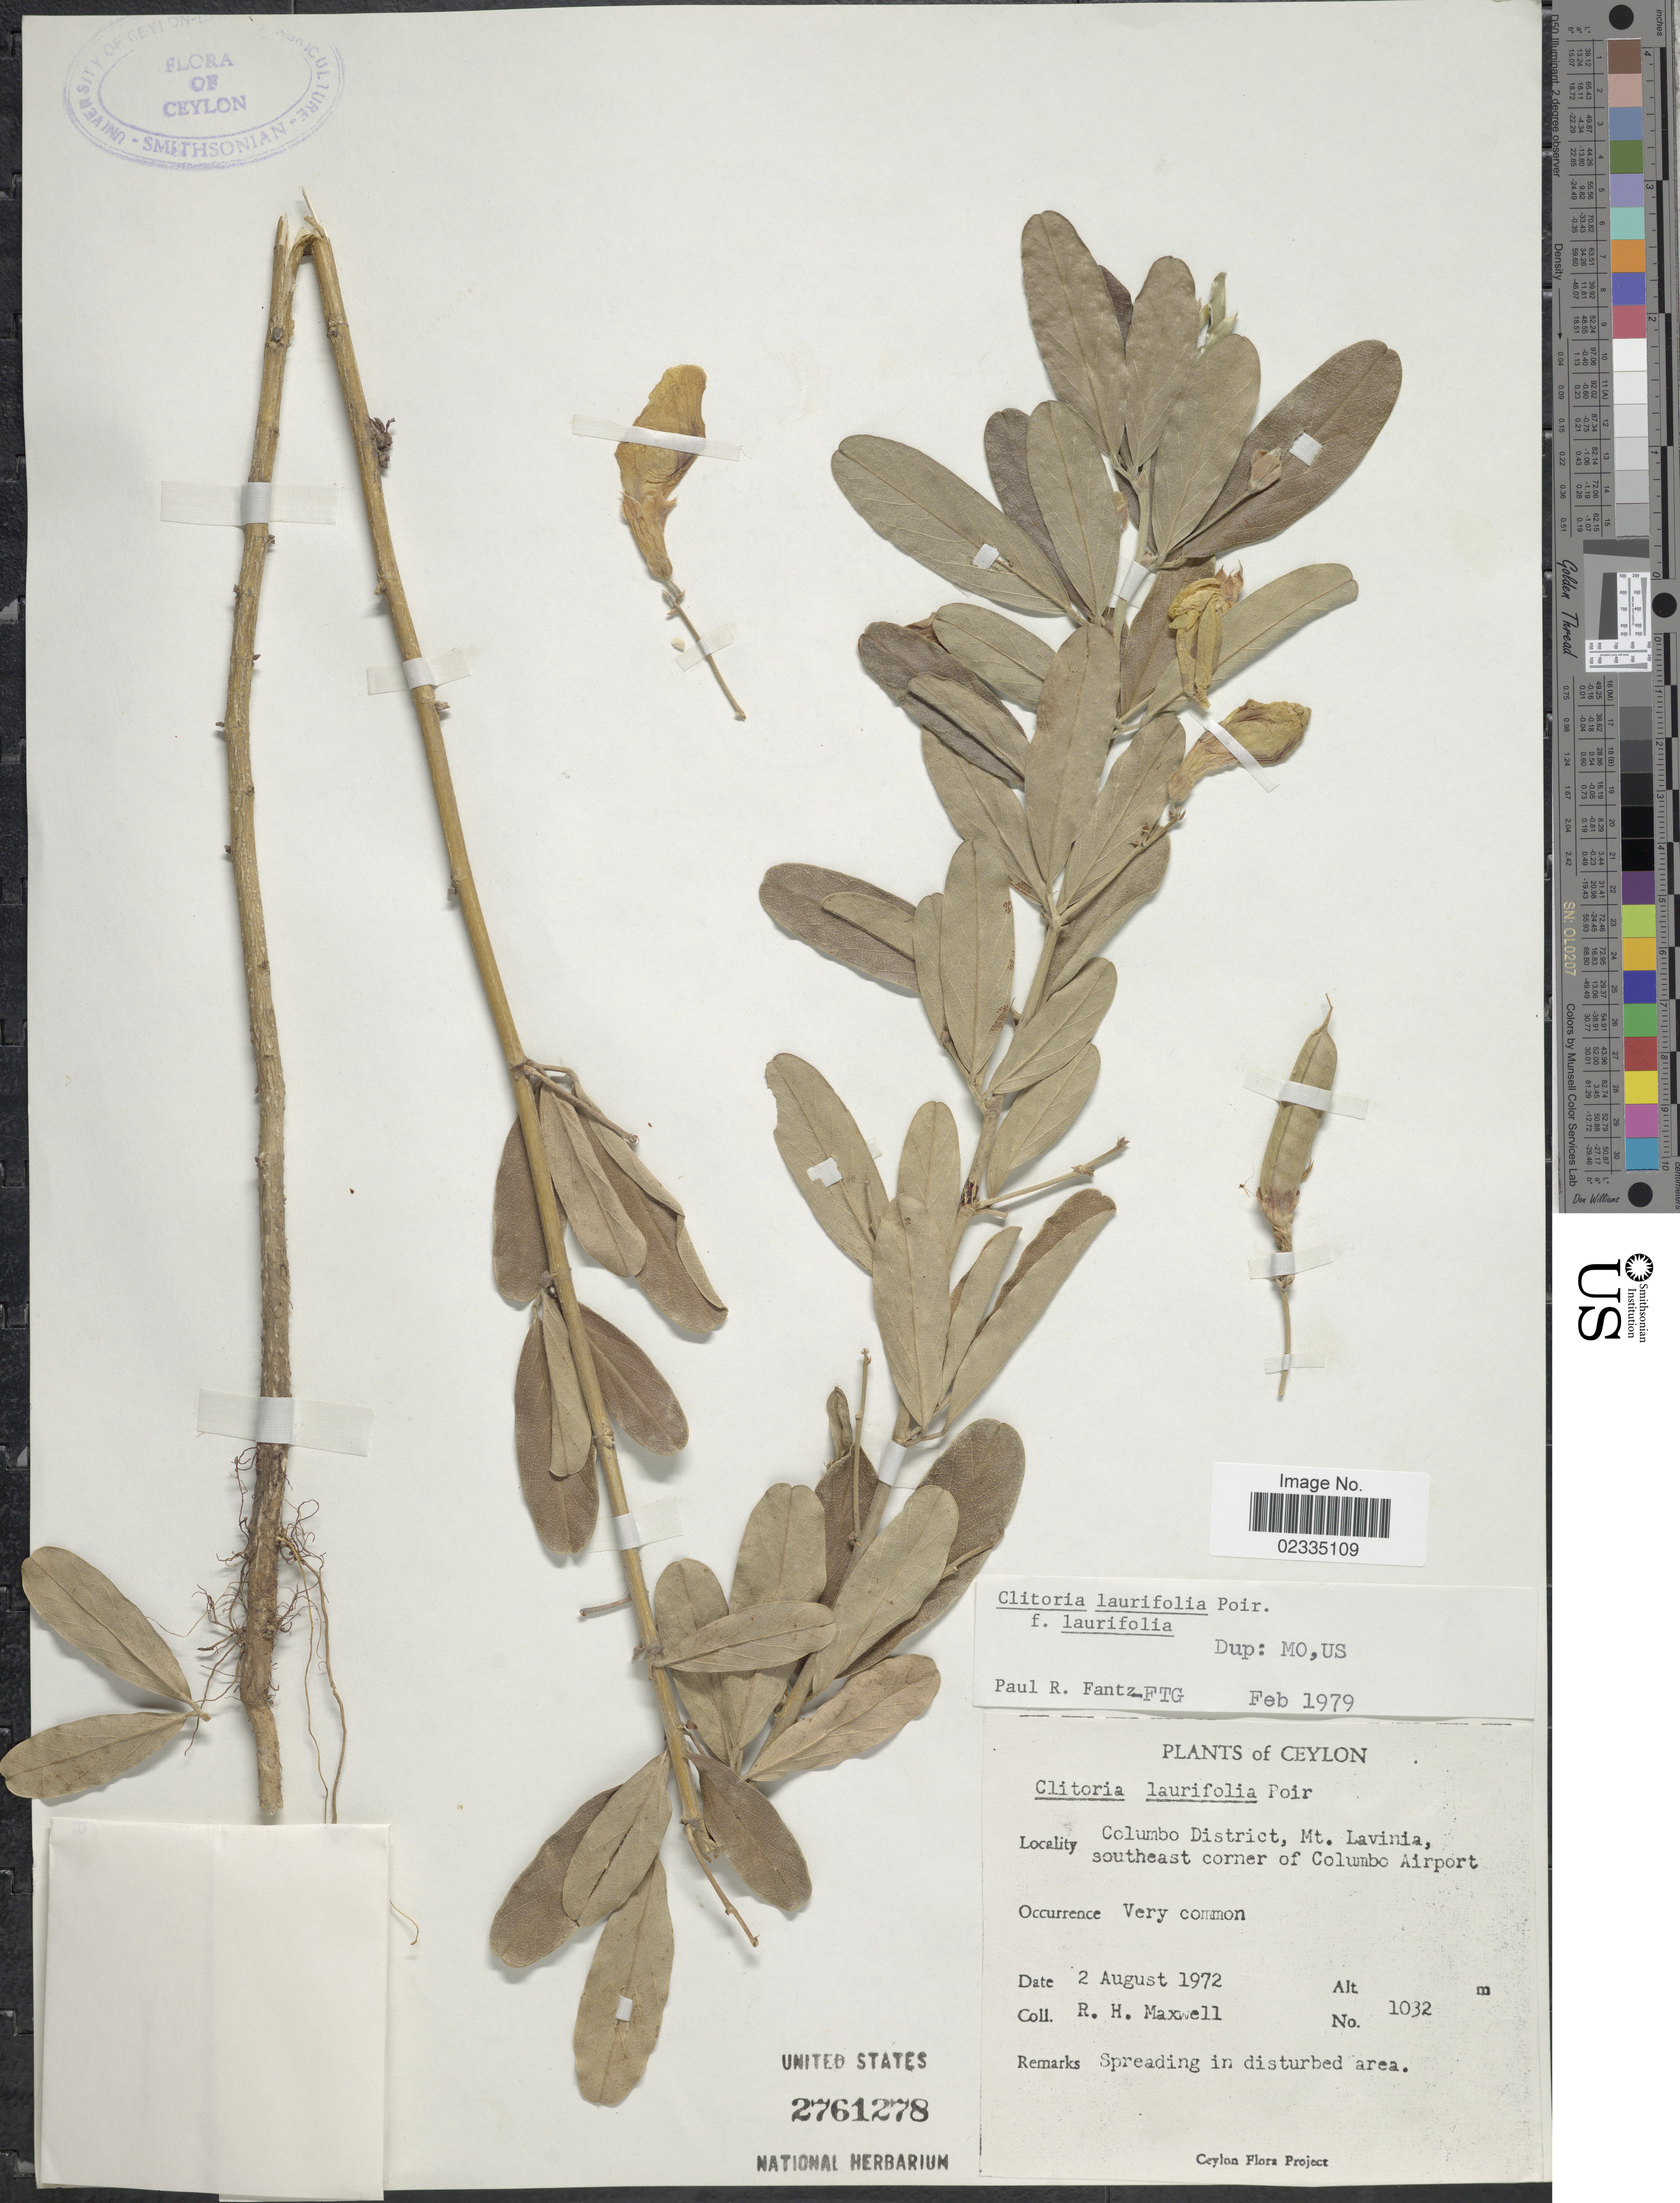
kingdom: Plantae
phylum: Tracheophyta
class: Magnoliopsida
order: Fabales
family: Fabaceae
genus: Clitoria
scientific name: Clitoria laurifolia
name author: Poir.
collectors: R. Maxwell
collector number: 1032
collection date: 1972-08-02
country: Sri Lanka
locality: Ceylon, Columbo District, Mt Lavinia, southeast corner of Columbo Airport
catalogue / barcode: US 2761278